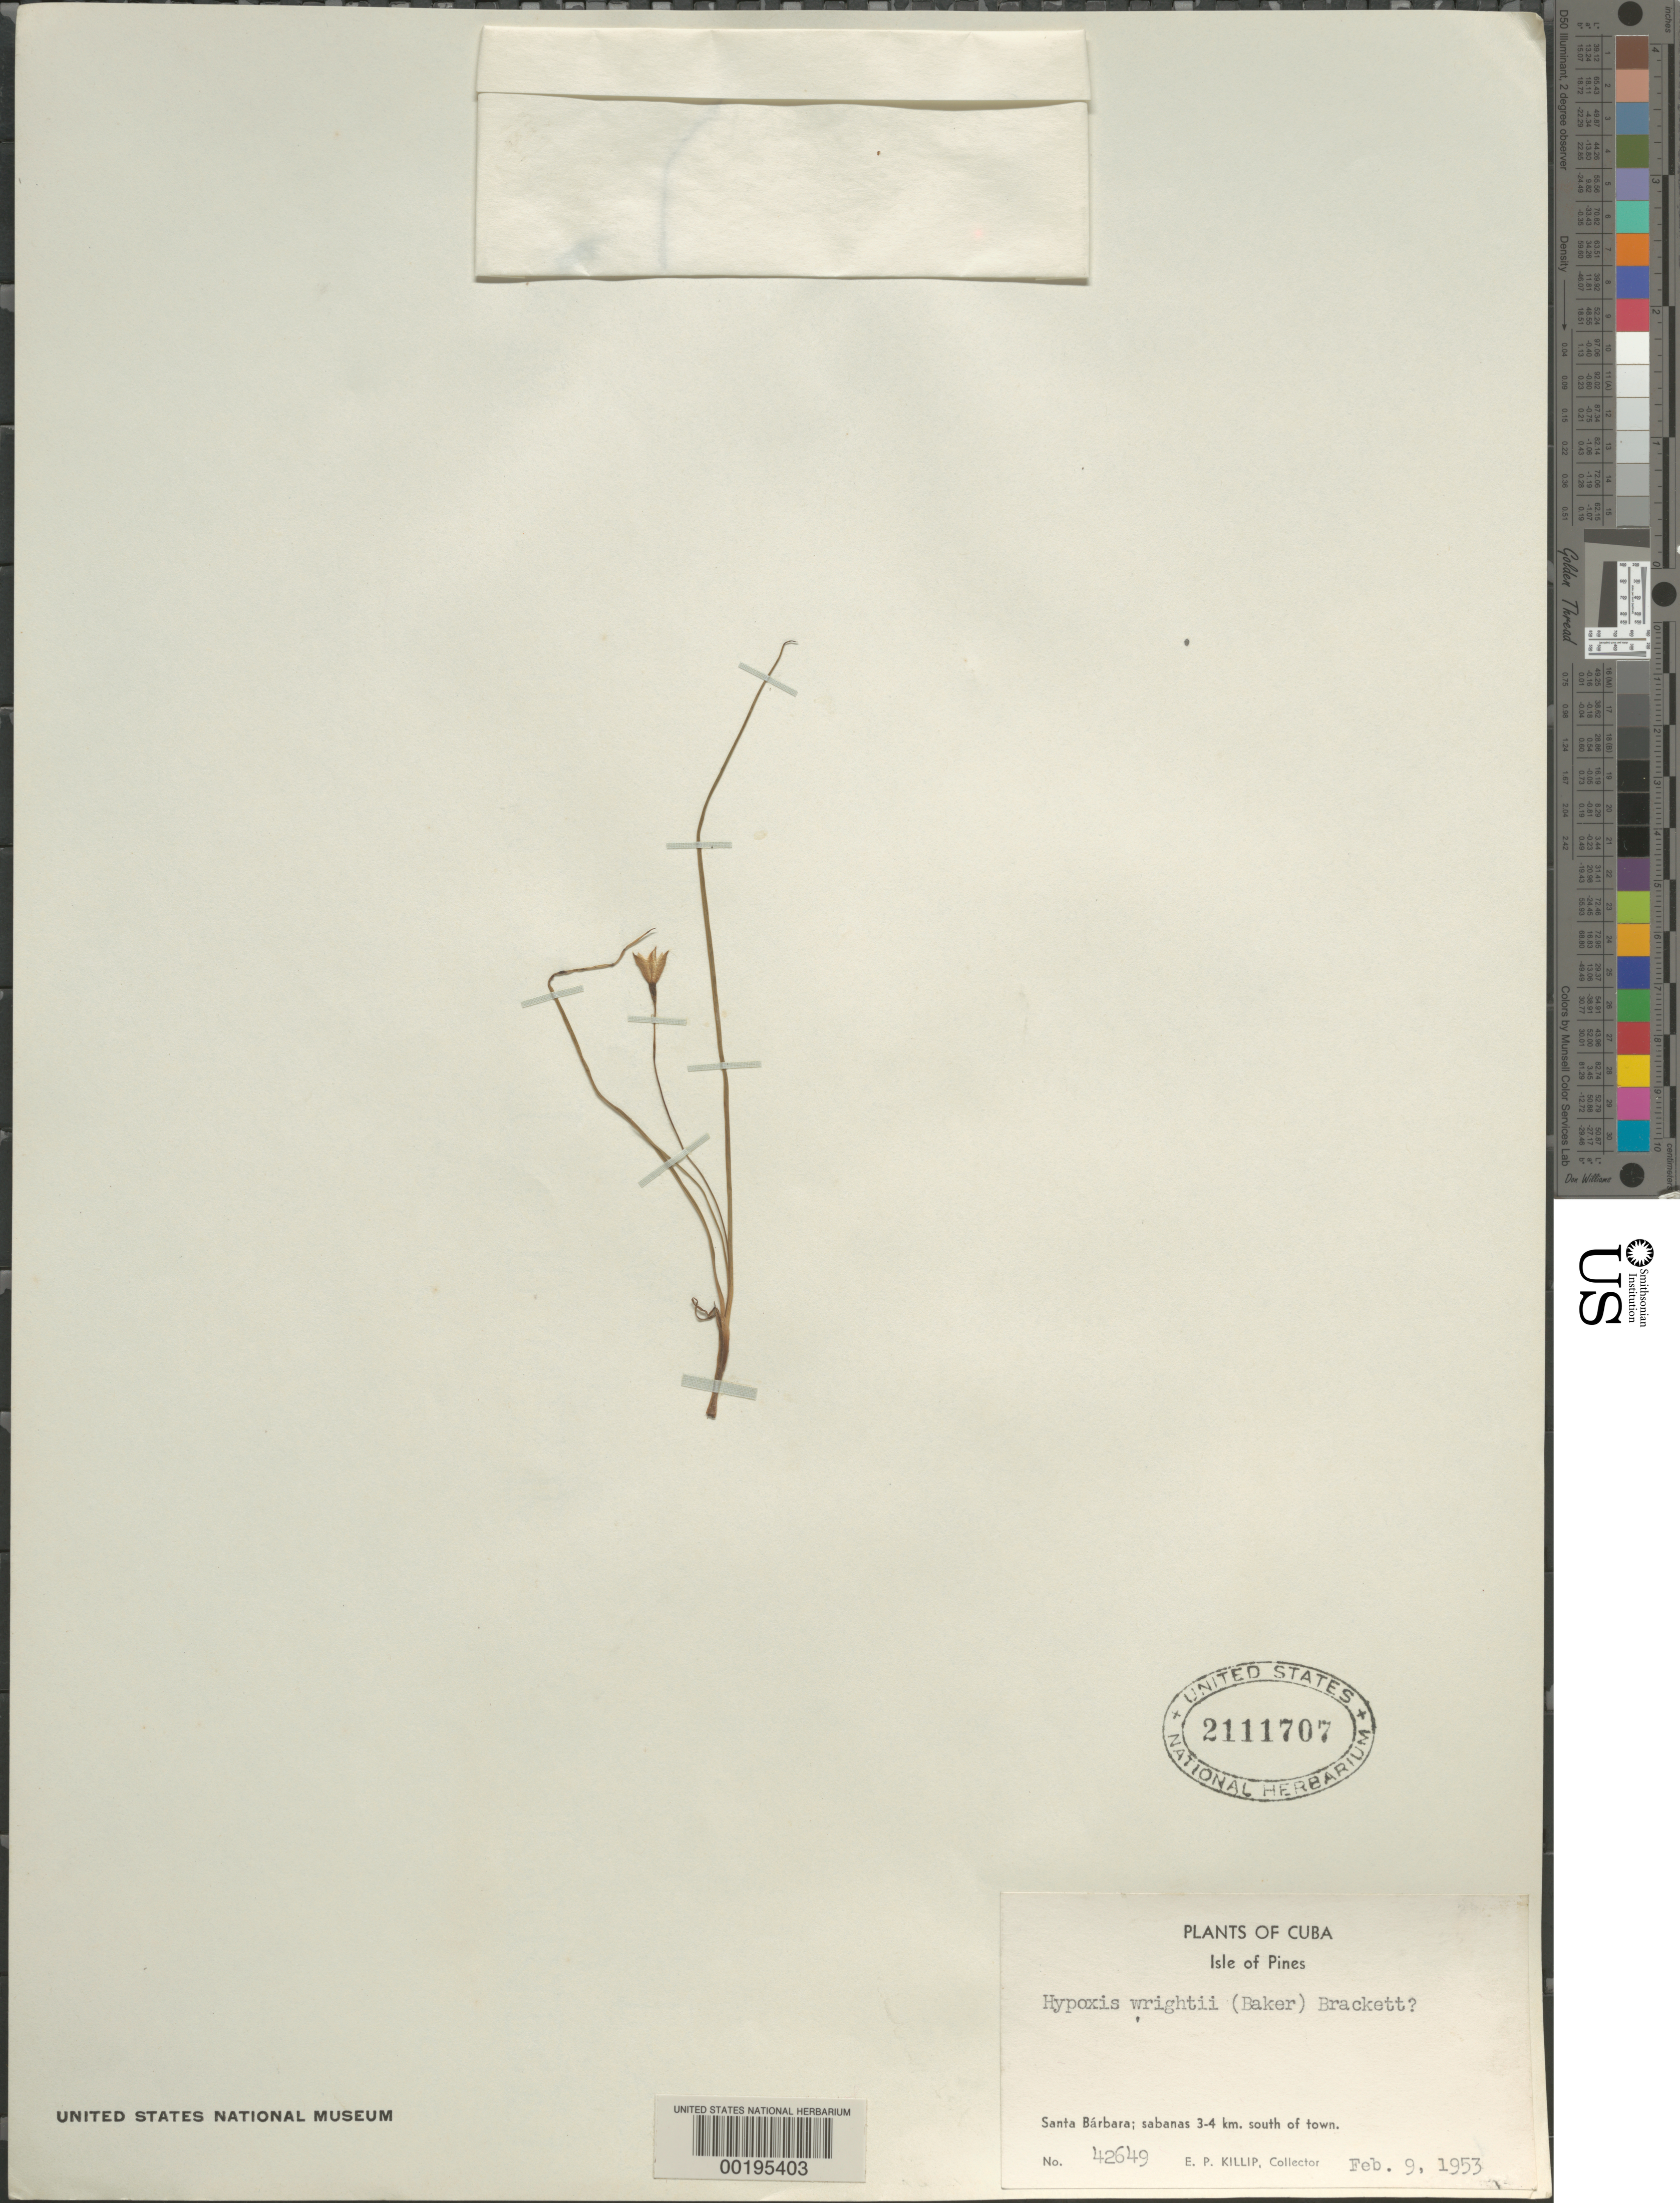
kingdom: Plantae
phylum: Tracheophyta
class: Liliopsida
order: Asparagales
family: Hypoxidaceae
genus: Hypoxis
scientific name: Hypoxis wrightii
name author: (Baker) Brackett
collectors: E. P. Killip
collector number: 42649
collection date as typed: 09 Feb 1953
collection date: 1953-02-09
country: Cuba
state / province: Isla de La Juventud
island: Isla de La Juventud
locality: Santa barbara, 3-4 km s of town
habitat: Savannas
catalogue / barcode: US 2111707